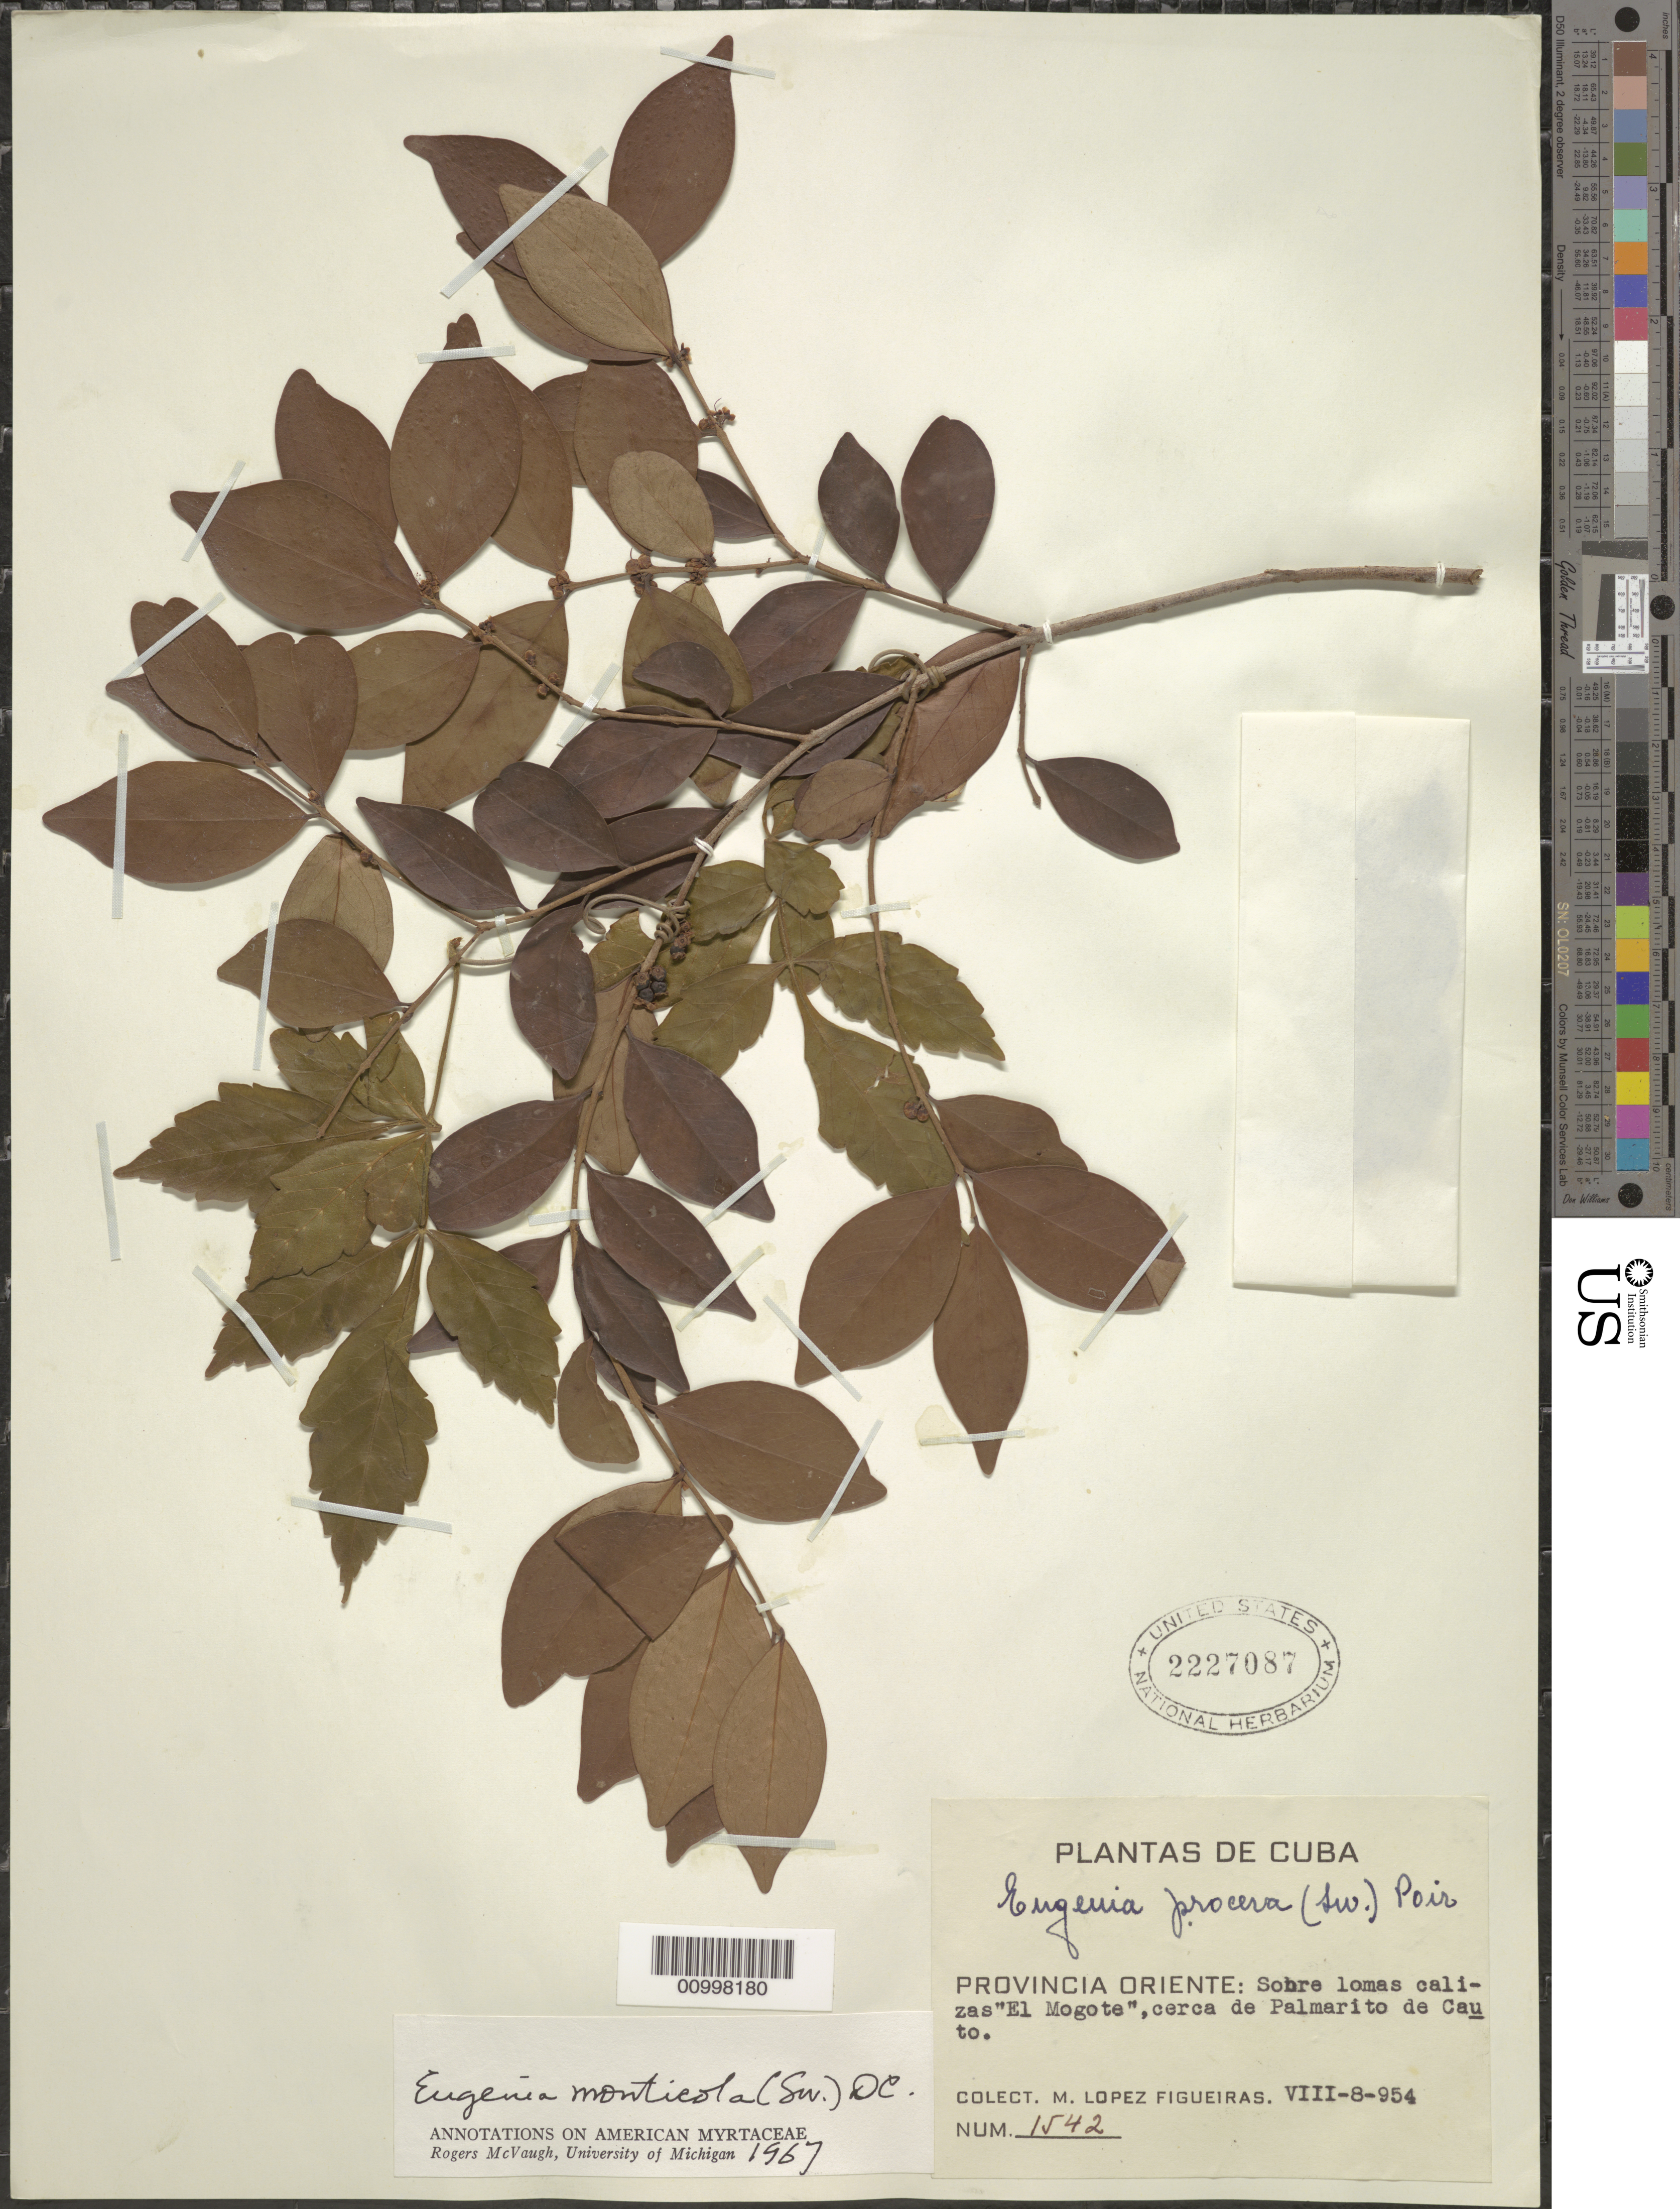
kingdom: Plantae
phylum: Tracheophyta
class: Magnoliopsida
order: Myrtales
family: Myrtaceae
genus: Eugenia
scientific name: Eugenia mornicola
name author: Urb.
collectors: M. López Figueiras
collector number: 1542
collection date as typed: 08 Aug 1954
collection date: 1954-08-08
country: Cuba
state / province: Oriente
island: Cuba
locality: El Mogote, cerca de Palmarito de Cauto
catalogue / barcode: US 2227087